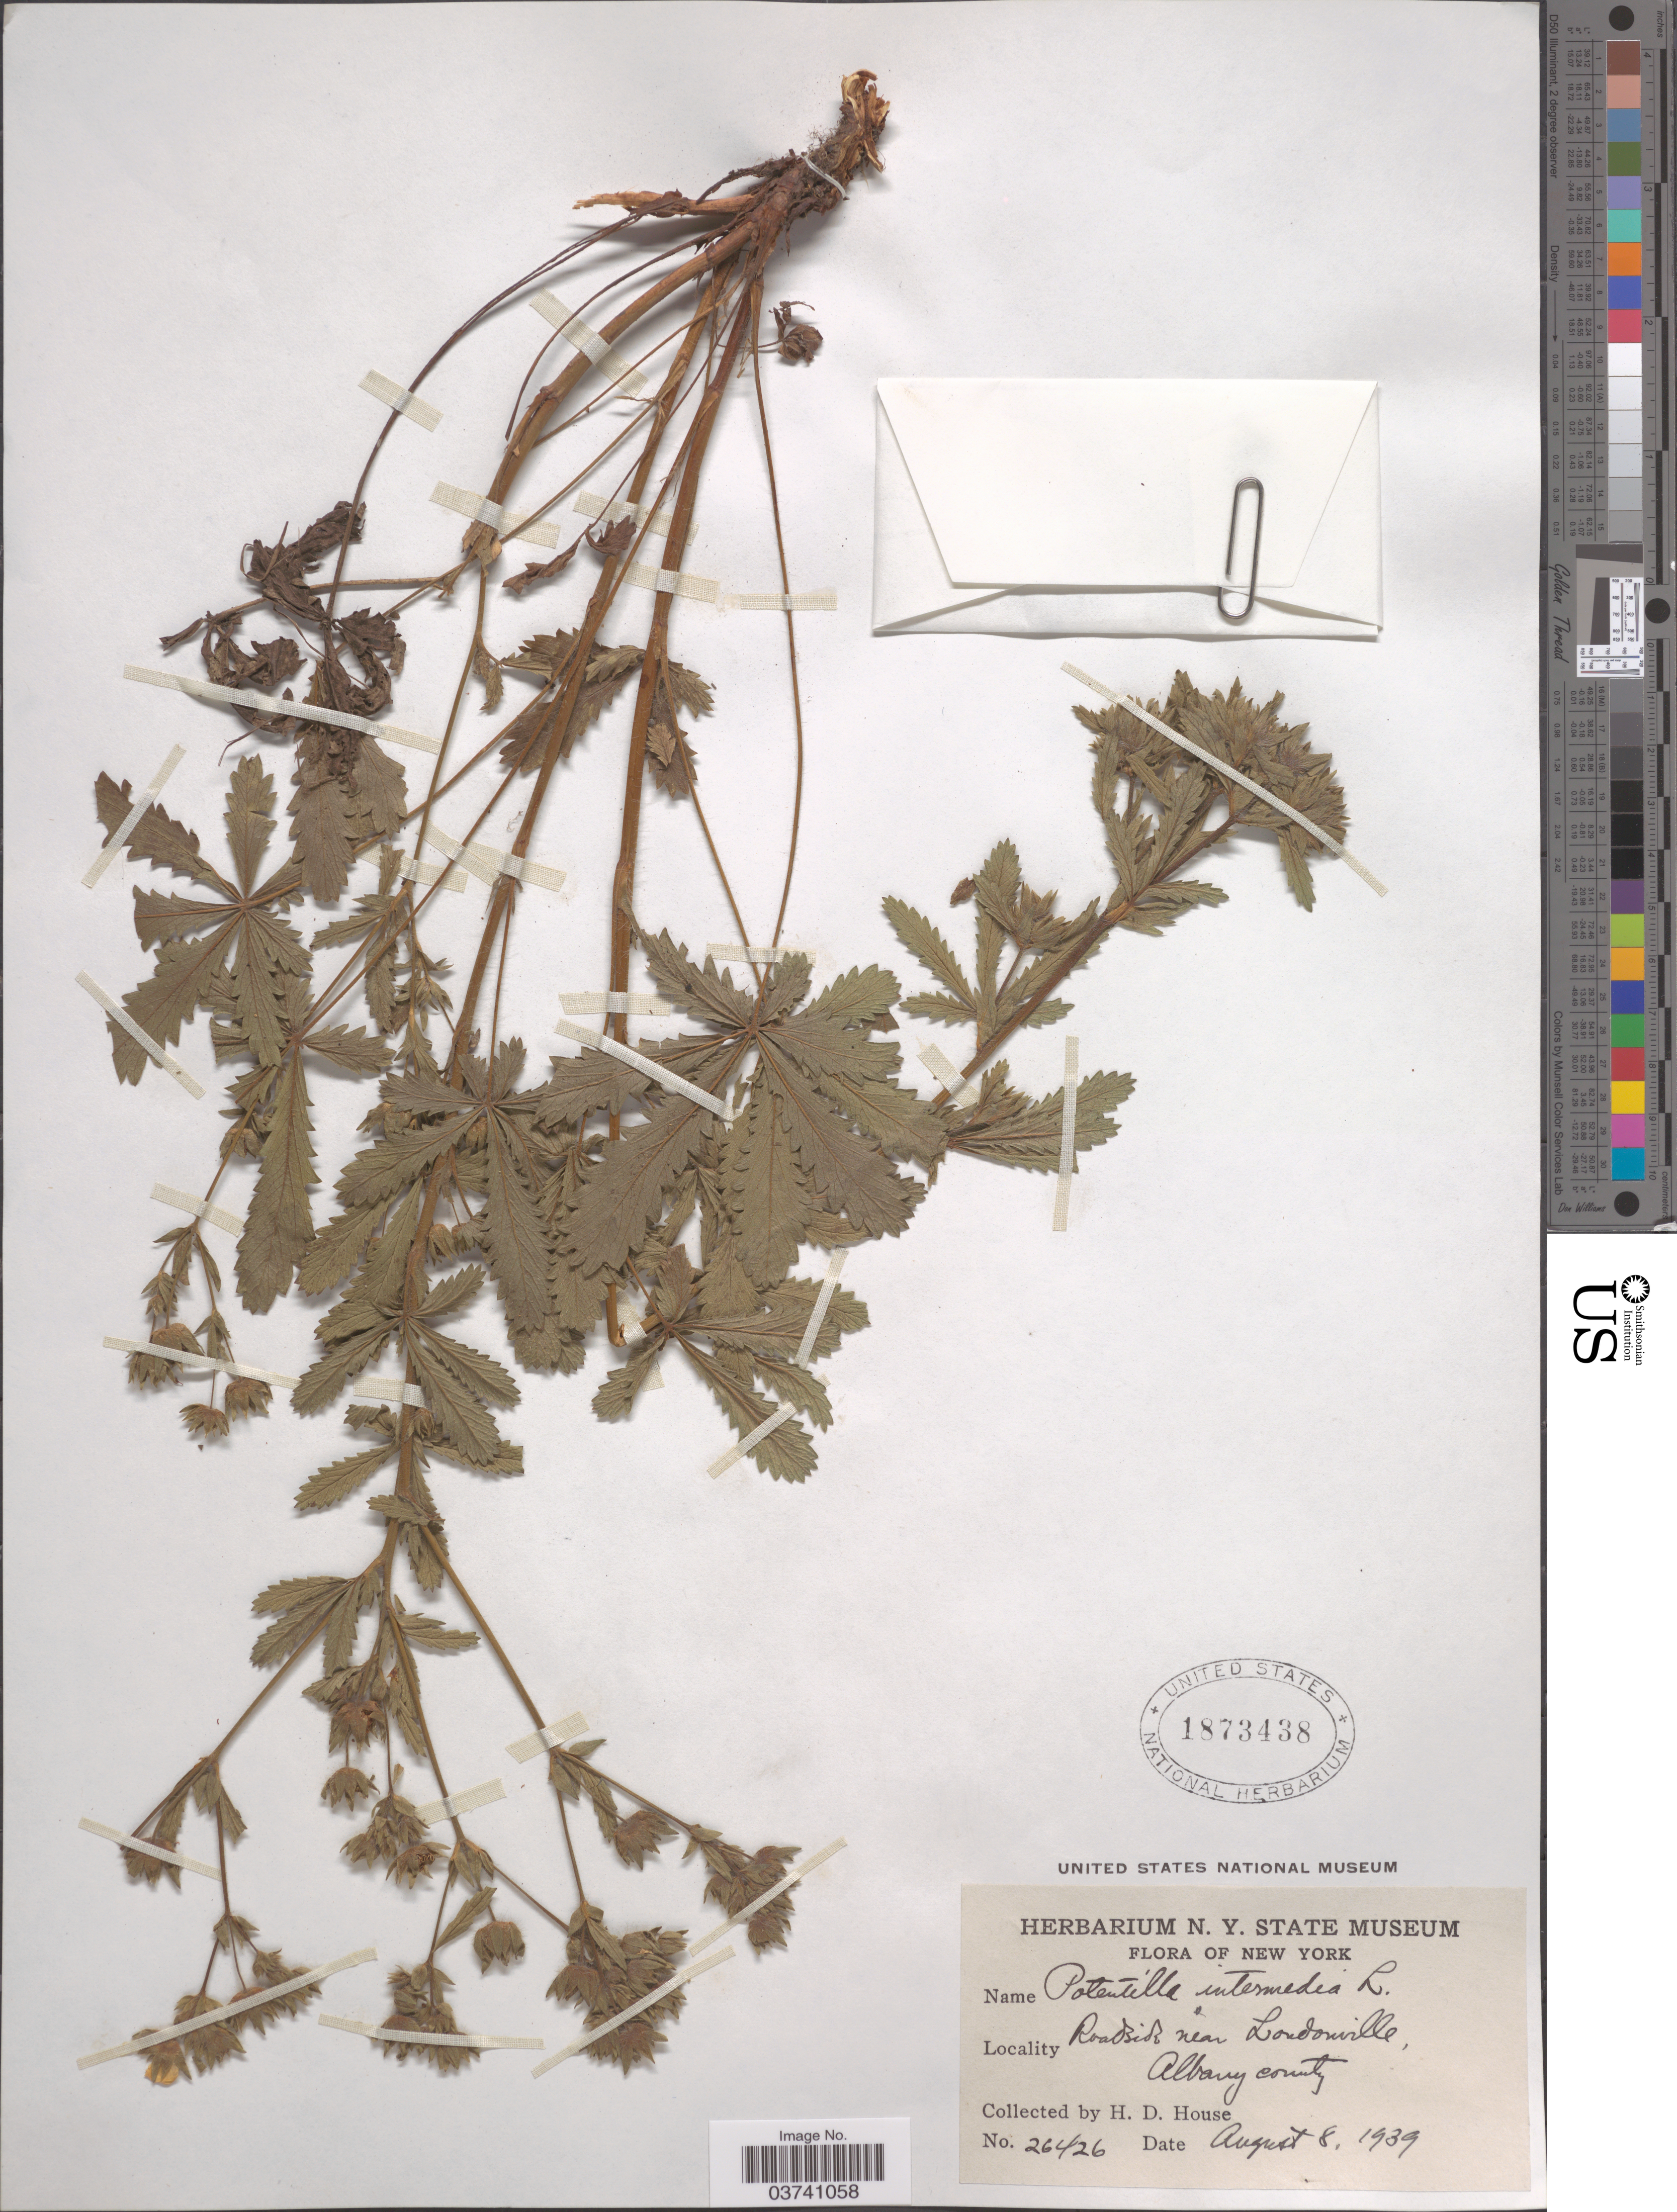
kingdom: Plantae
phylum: Tracheophyta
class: Magnoliopsida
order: Rosales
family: Rosaceae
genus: Potentilla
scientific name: Potentilla recta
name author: L.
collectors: H. D. House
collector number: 26426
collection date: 1939-08-08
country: United States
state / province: New York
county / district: Albany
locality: Roadside near Londonville, Albany County.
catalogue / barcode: US 1873438